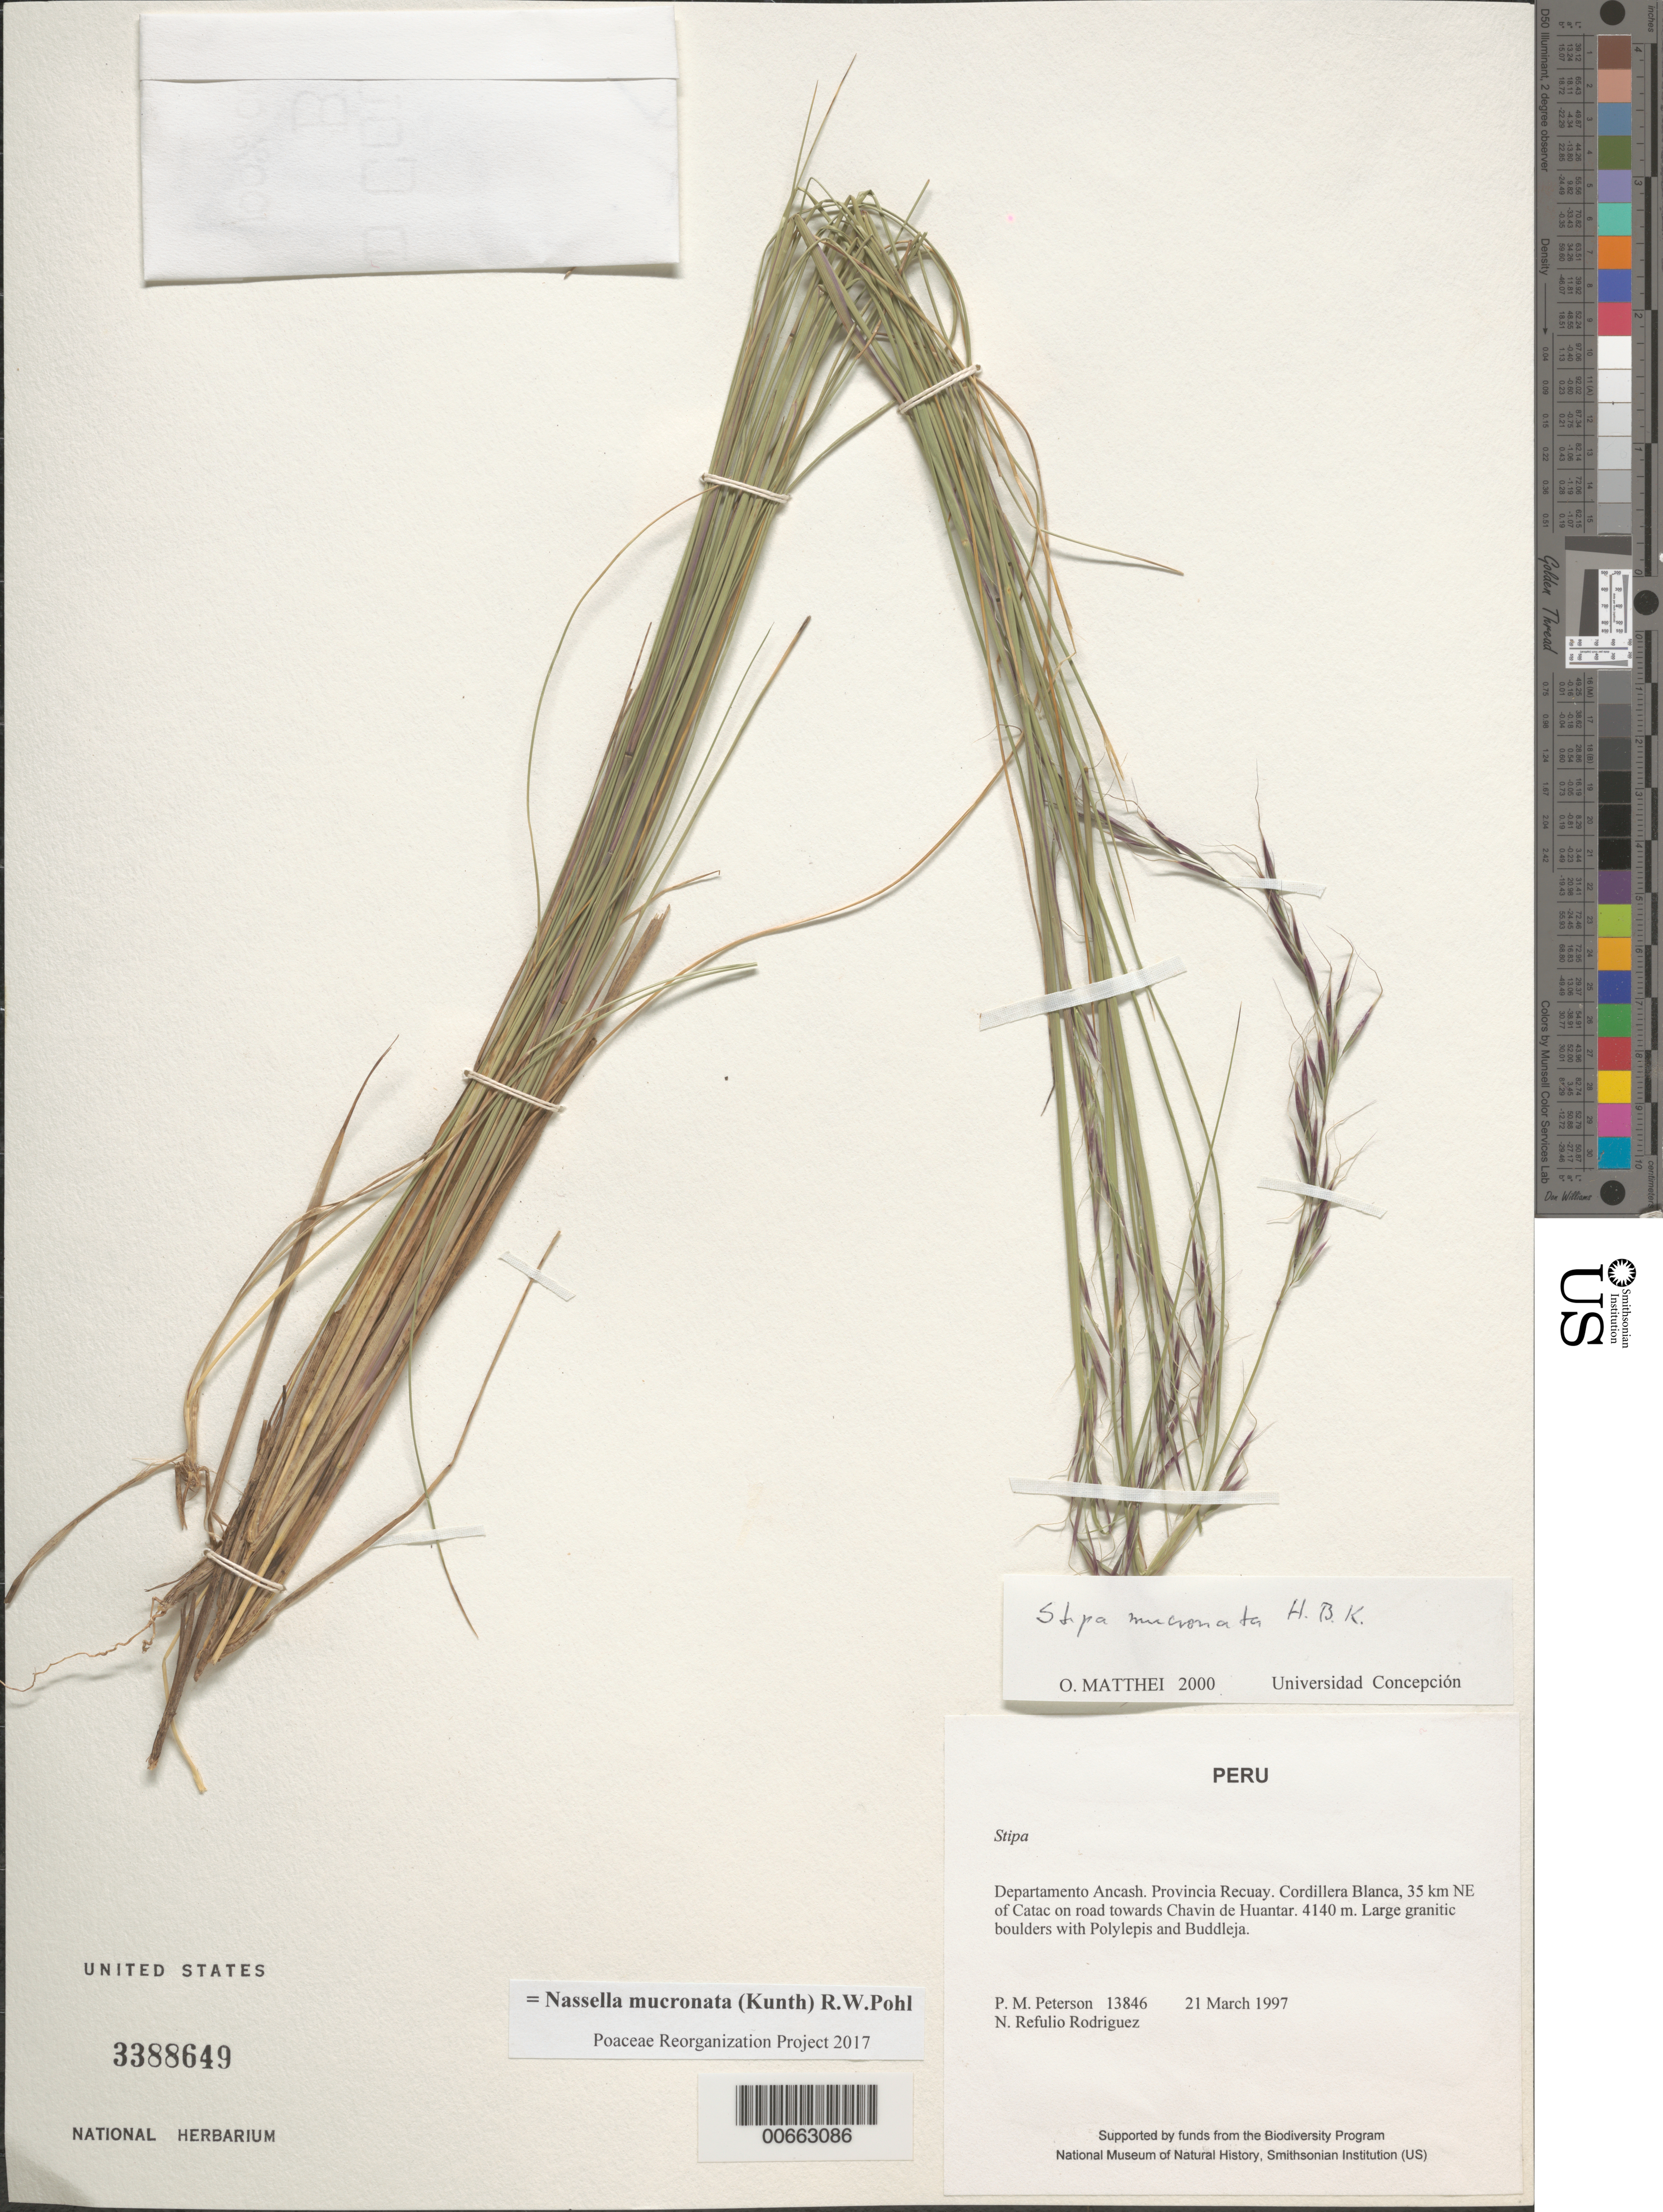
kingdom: Plantae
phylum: Tracheophyta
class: Liliopsida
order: Poales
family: Poaceae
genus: Nassella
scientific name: Nassella mucronata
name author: (Kunth) R.W. Pohl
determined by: Poaceae Reorganization Project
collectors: P. M. Peterson & N. Refulio-Rodríguez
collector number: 13846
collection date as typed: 21 Mar 1997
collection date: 1997-03-21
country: Peru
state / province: Ancash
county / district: Recuay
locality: Cordillera Blanca, 35 km NE of Catac on road towards Chavin de Huantar.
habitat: Large granitic boulders with Polylepis and Buddleja.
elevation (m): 4140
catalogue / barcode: US 3388649